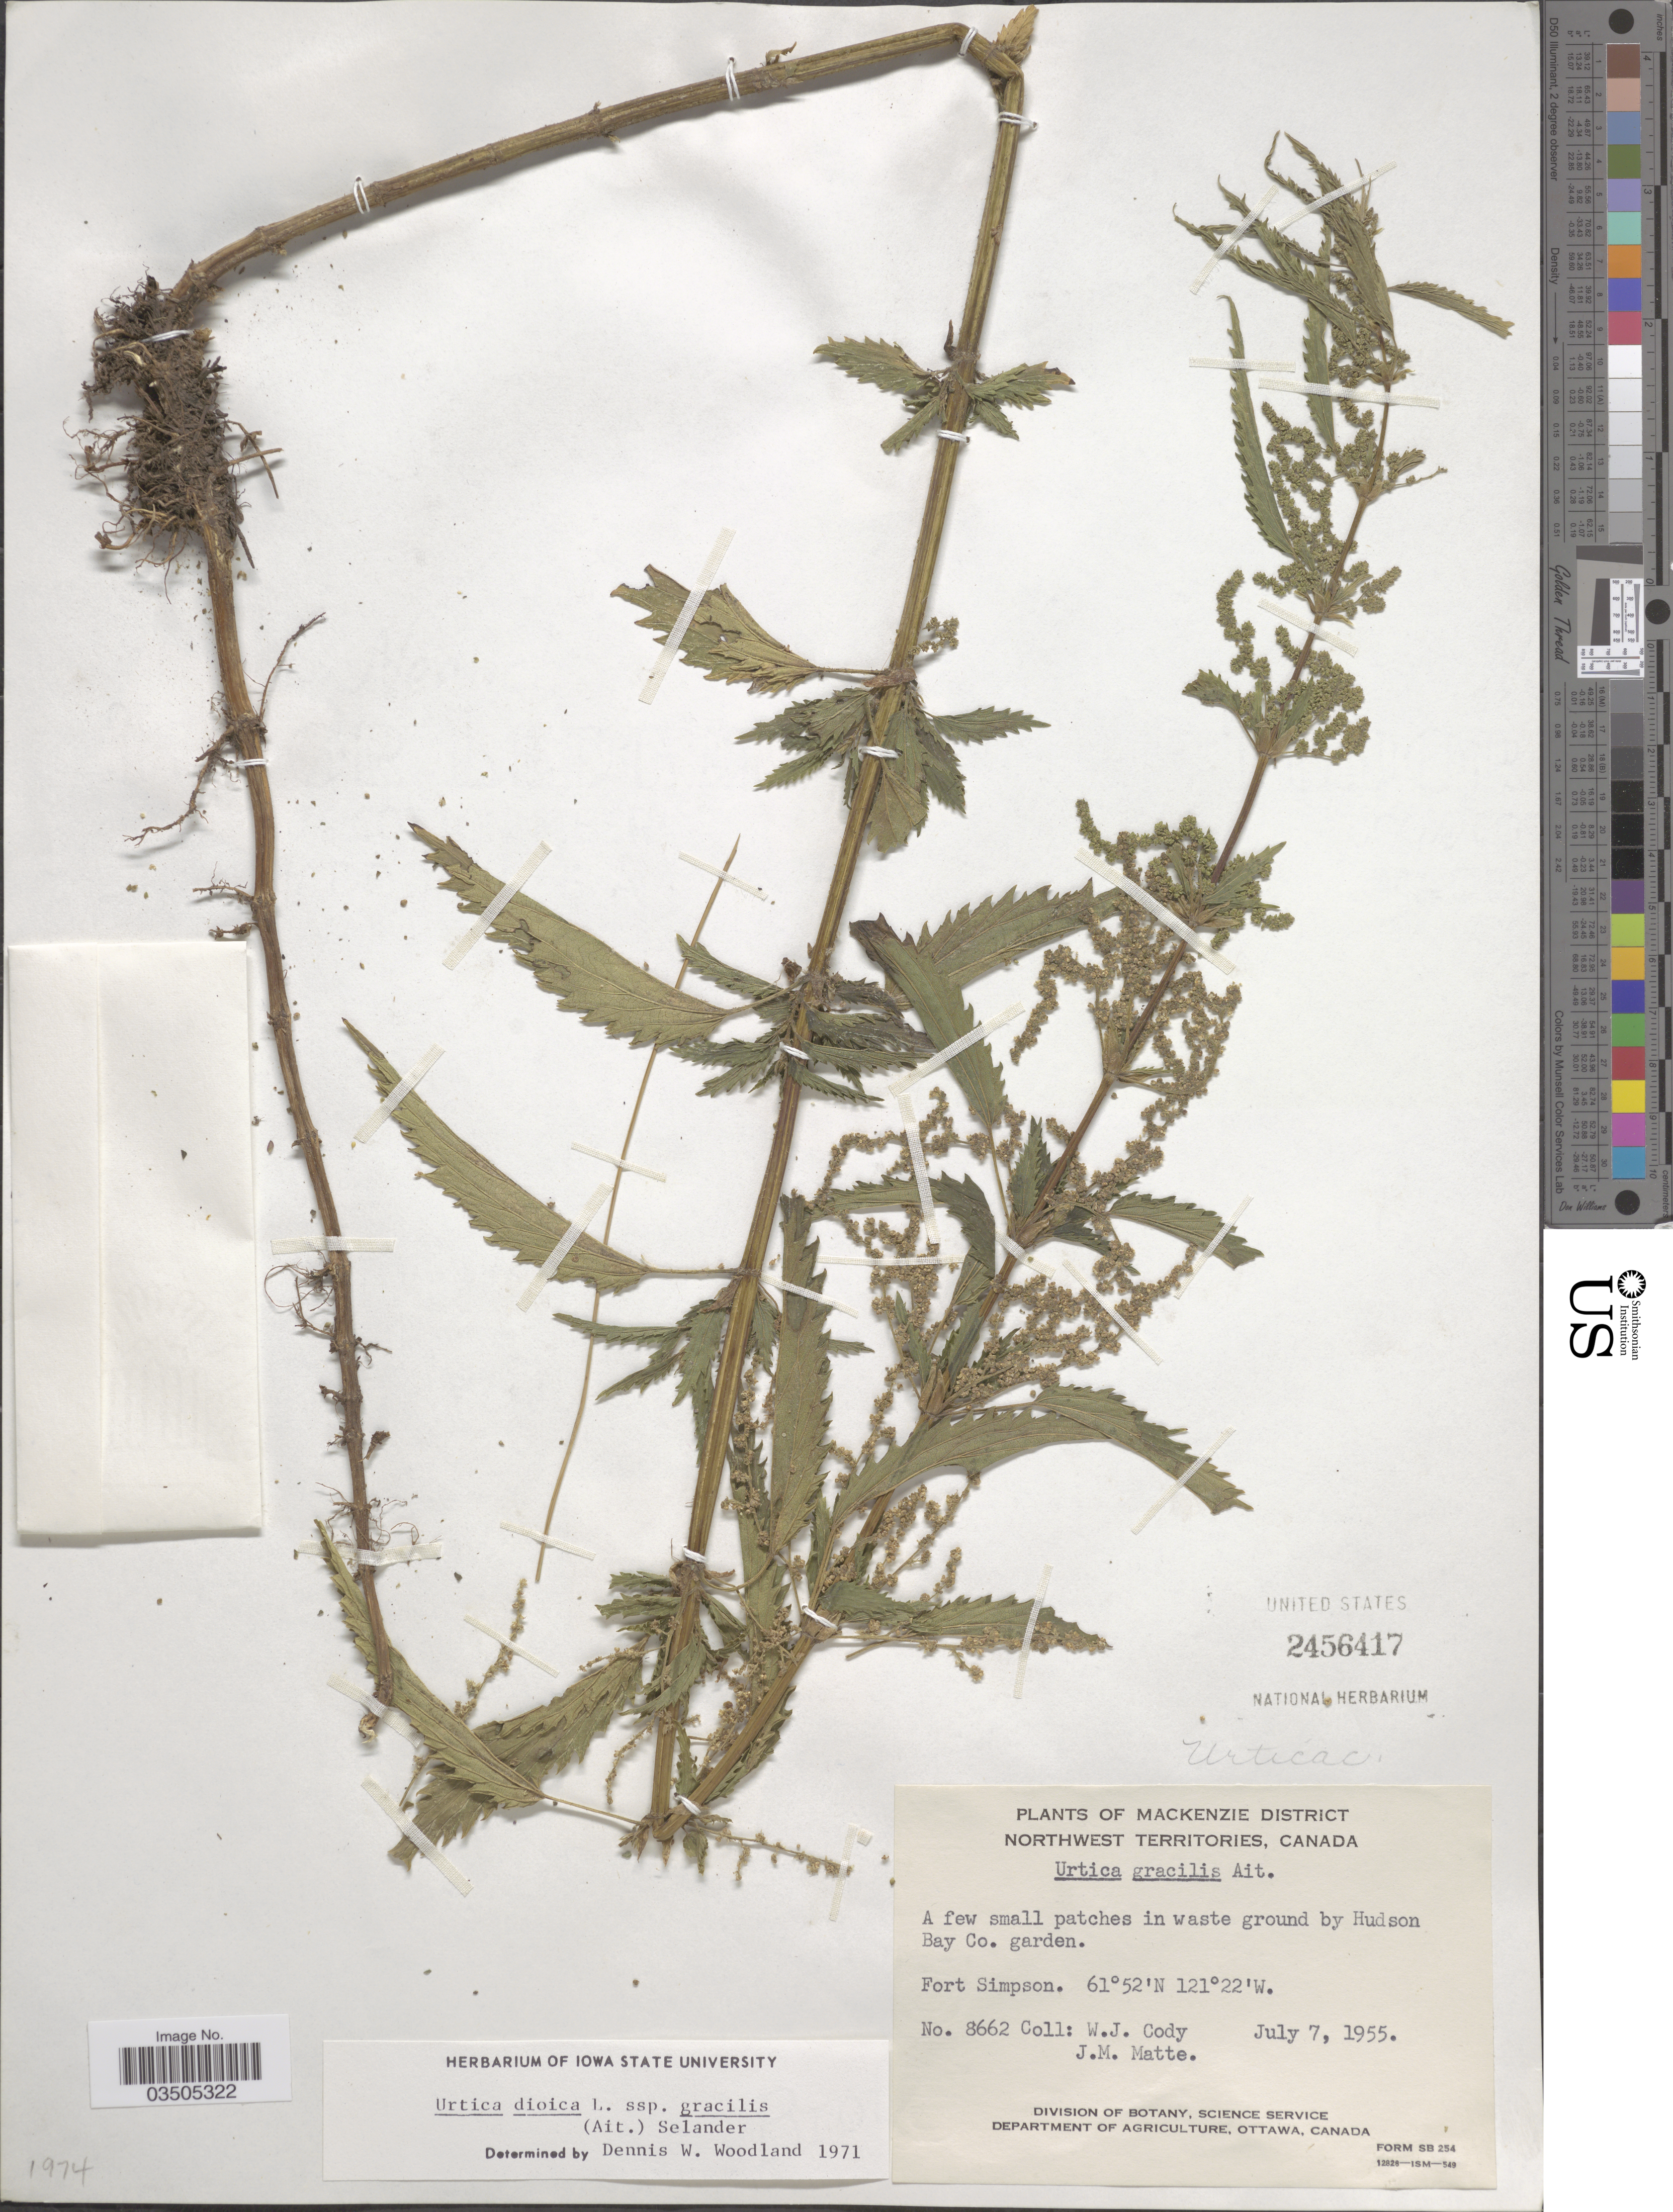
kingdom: Plantae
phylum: Tracheophyta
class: Magnoliopsida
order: Rosales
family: Urticaceae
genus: Urtica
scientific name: Urtica dioica subsp. gracilis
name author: L.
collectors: W. Cody & J. Matte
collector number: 8662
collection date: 1955-07-07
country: Canada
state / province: Northwest Territories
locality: Mackenzie District. Hudson Bay Co. garden. Fort Simpson.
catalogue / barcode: US 2456417